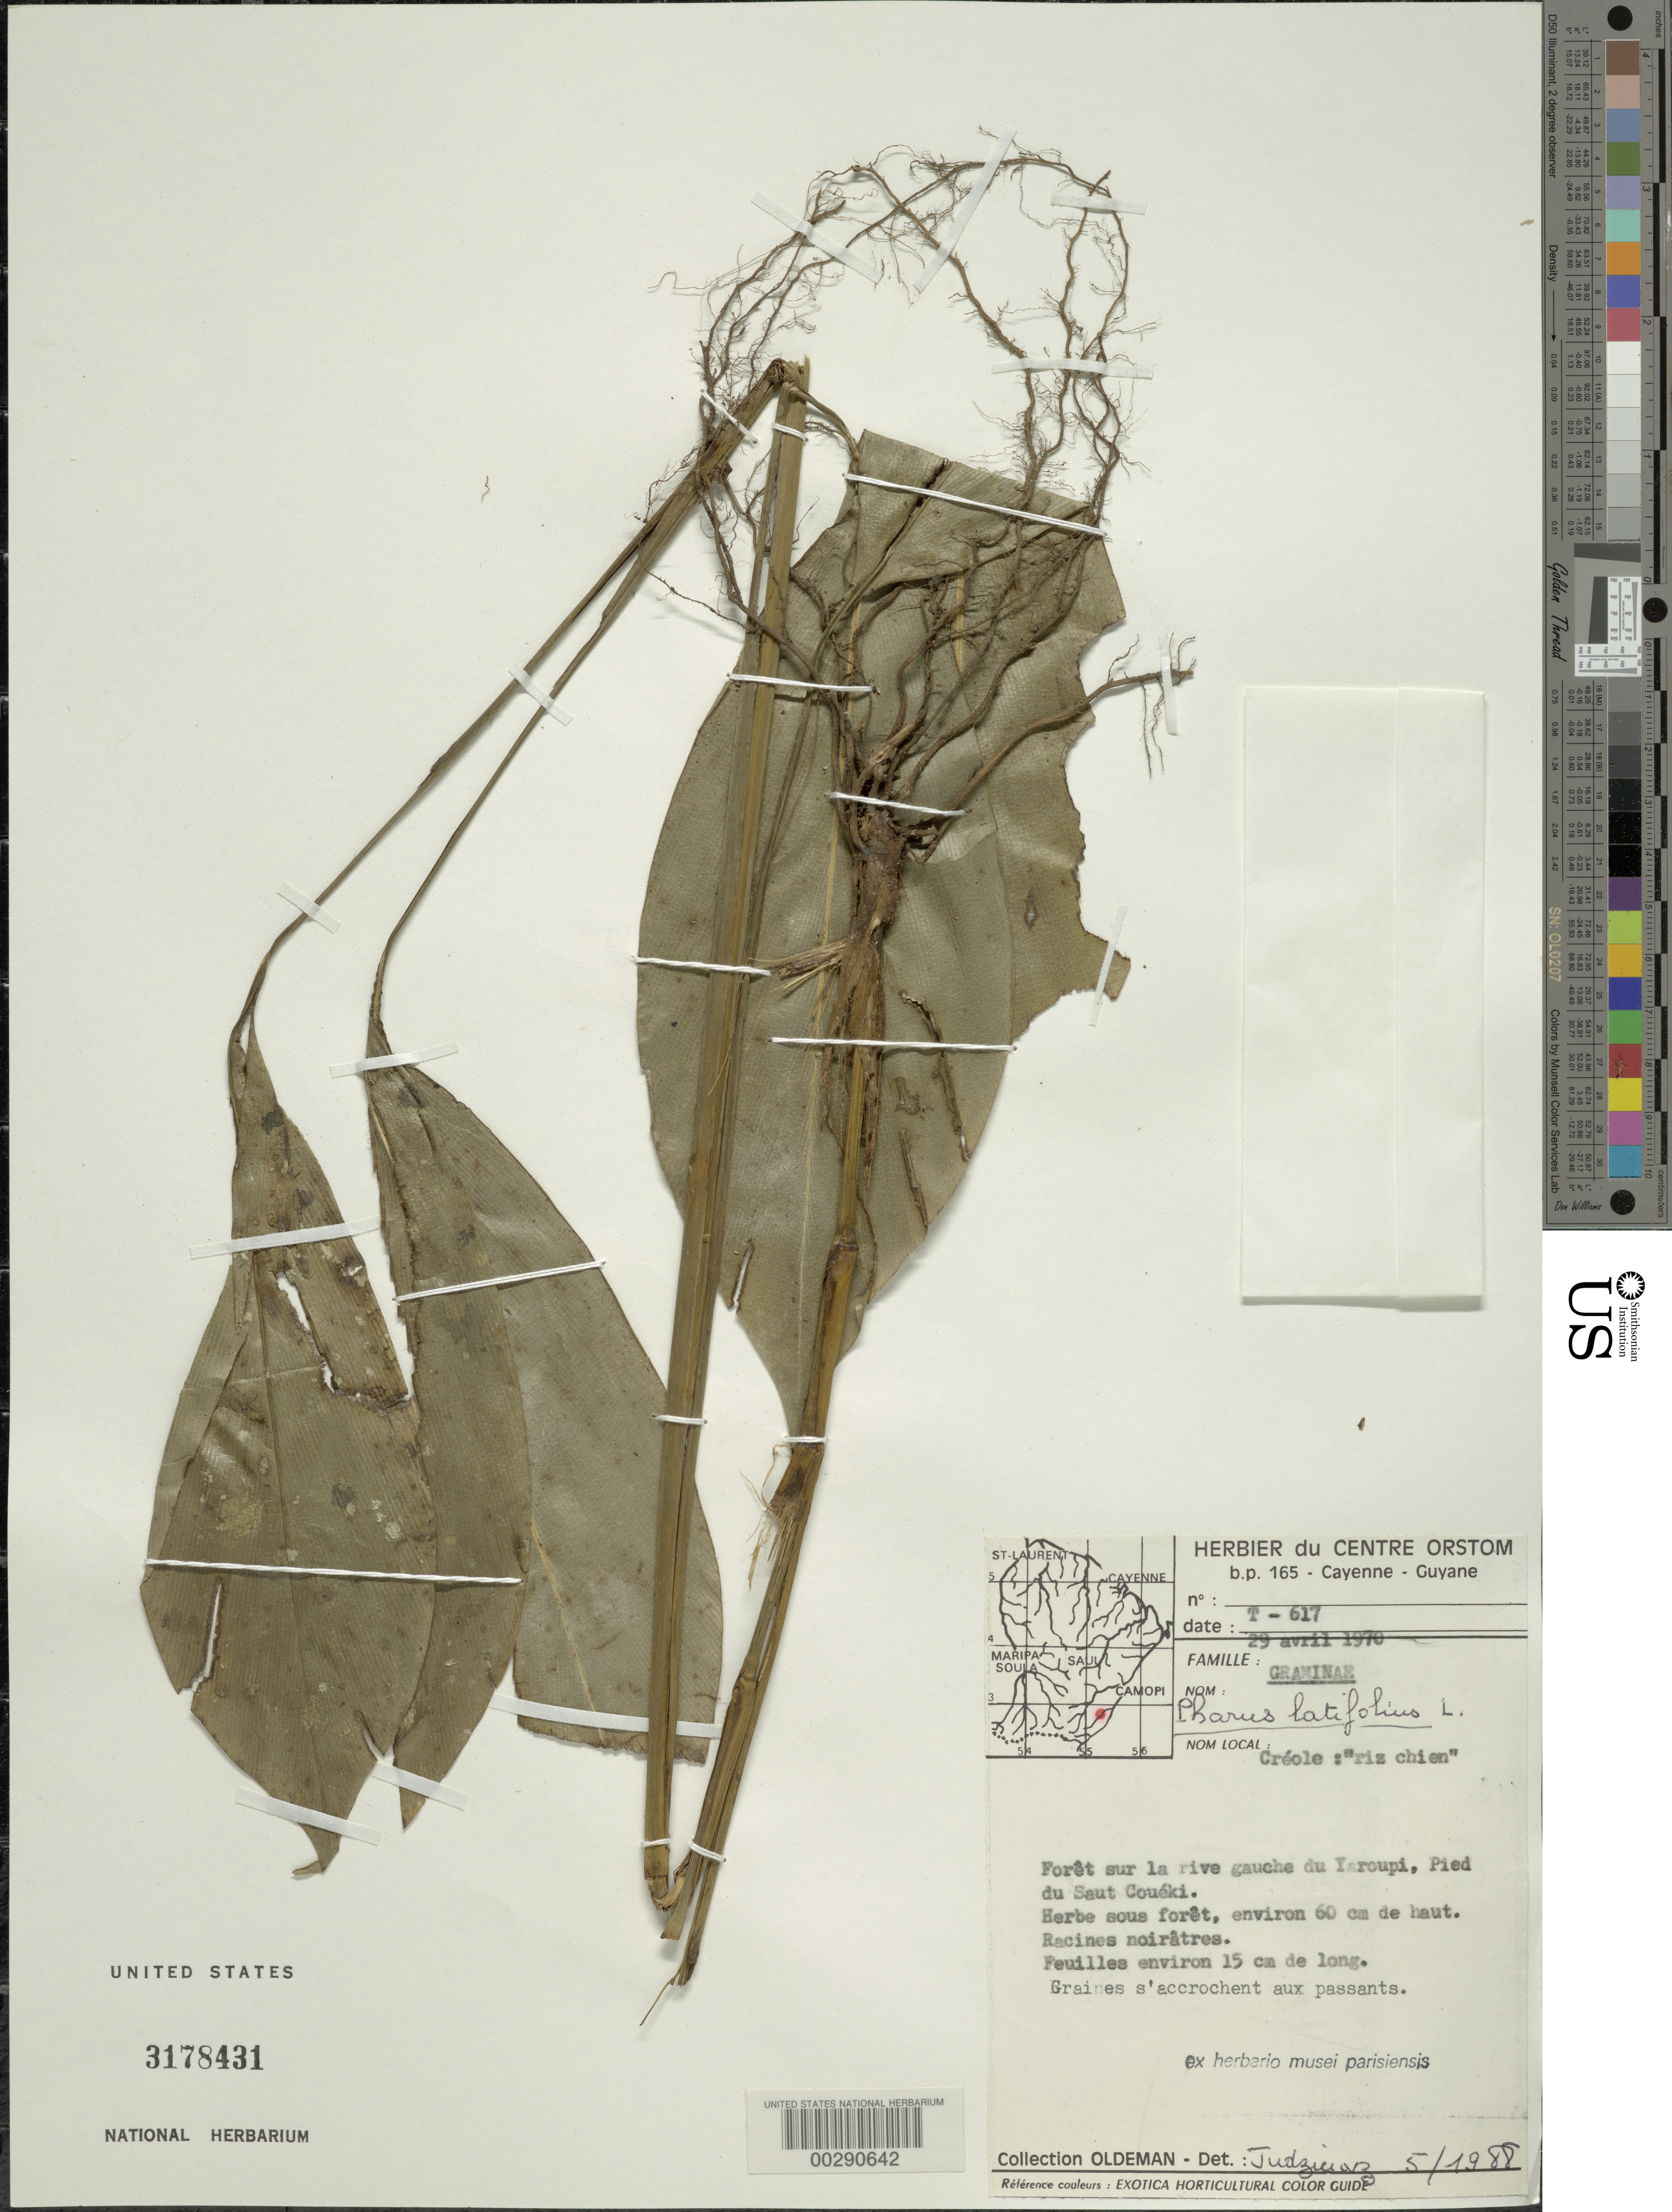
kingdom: Plantae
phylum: Tracheophyta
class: Liliopsida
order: Poales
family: Poaceae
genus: Pharus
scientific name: Pharus latifolius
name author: L.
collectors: R. Oldeman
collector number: T-617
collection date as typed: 29 Apr 1970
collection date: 1970-04-29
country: French Guiana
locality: Forest s of river gauche du yaroupi, pied du saut coueki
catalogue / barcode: US 3178431